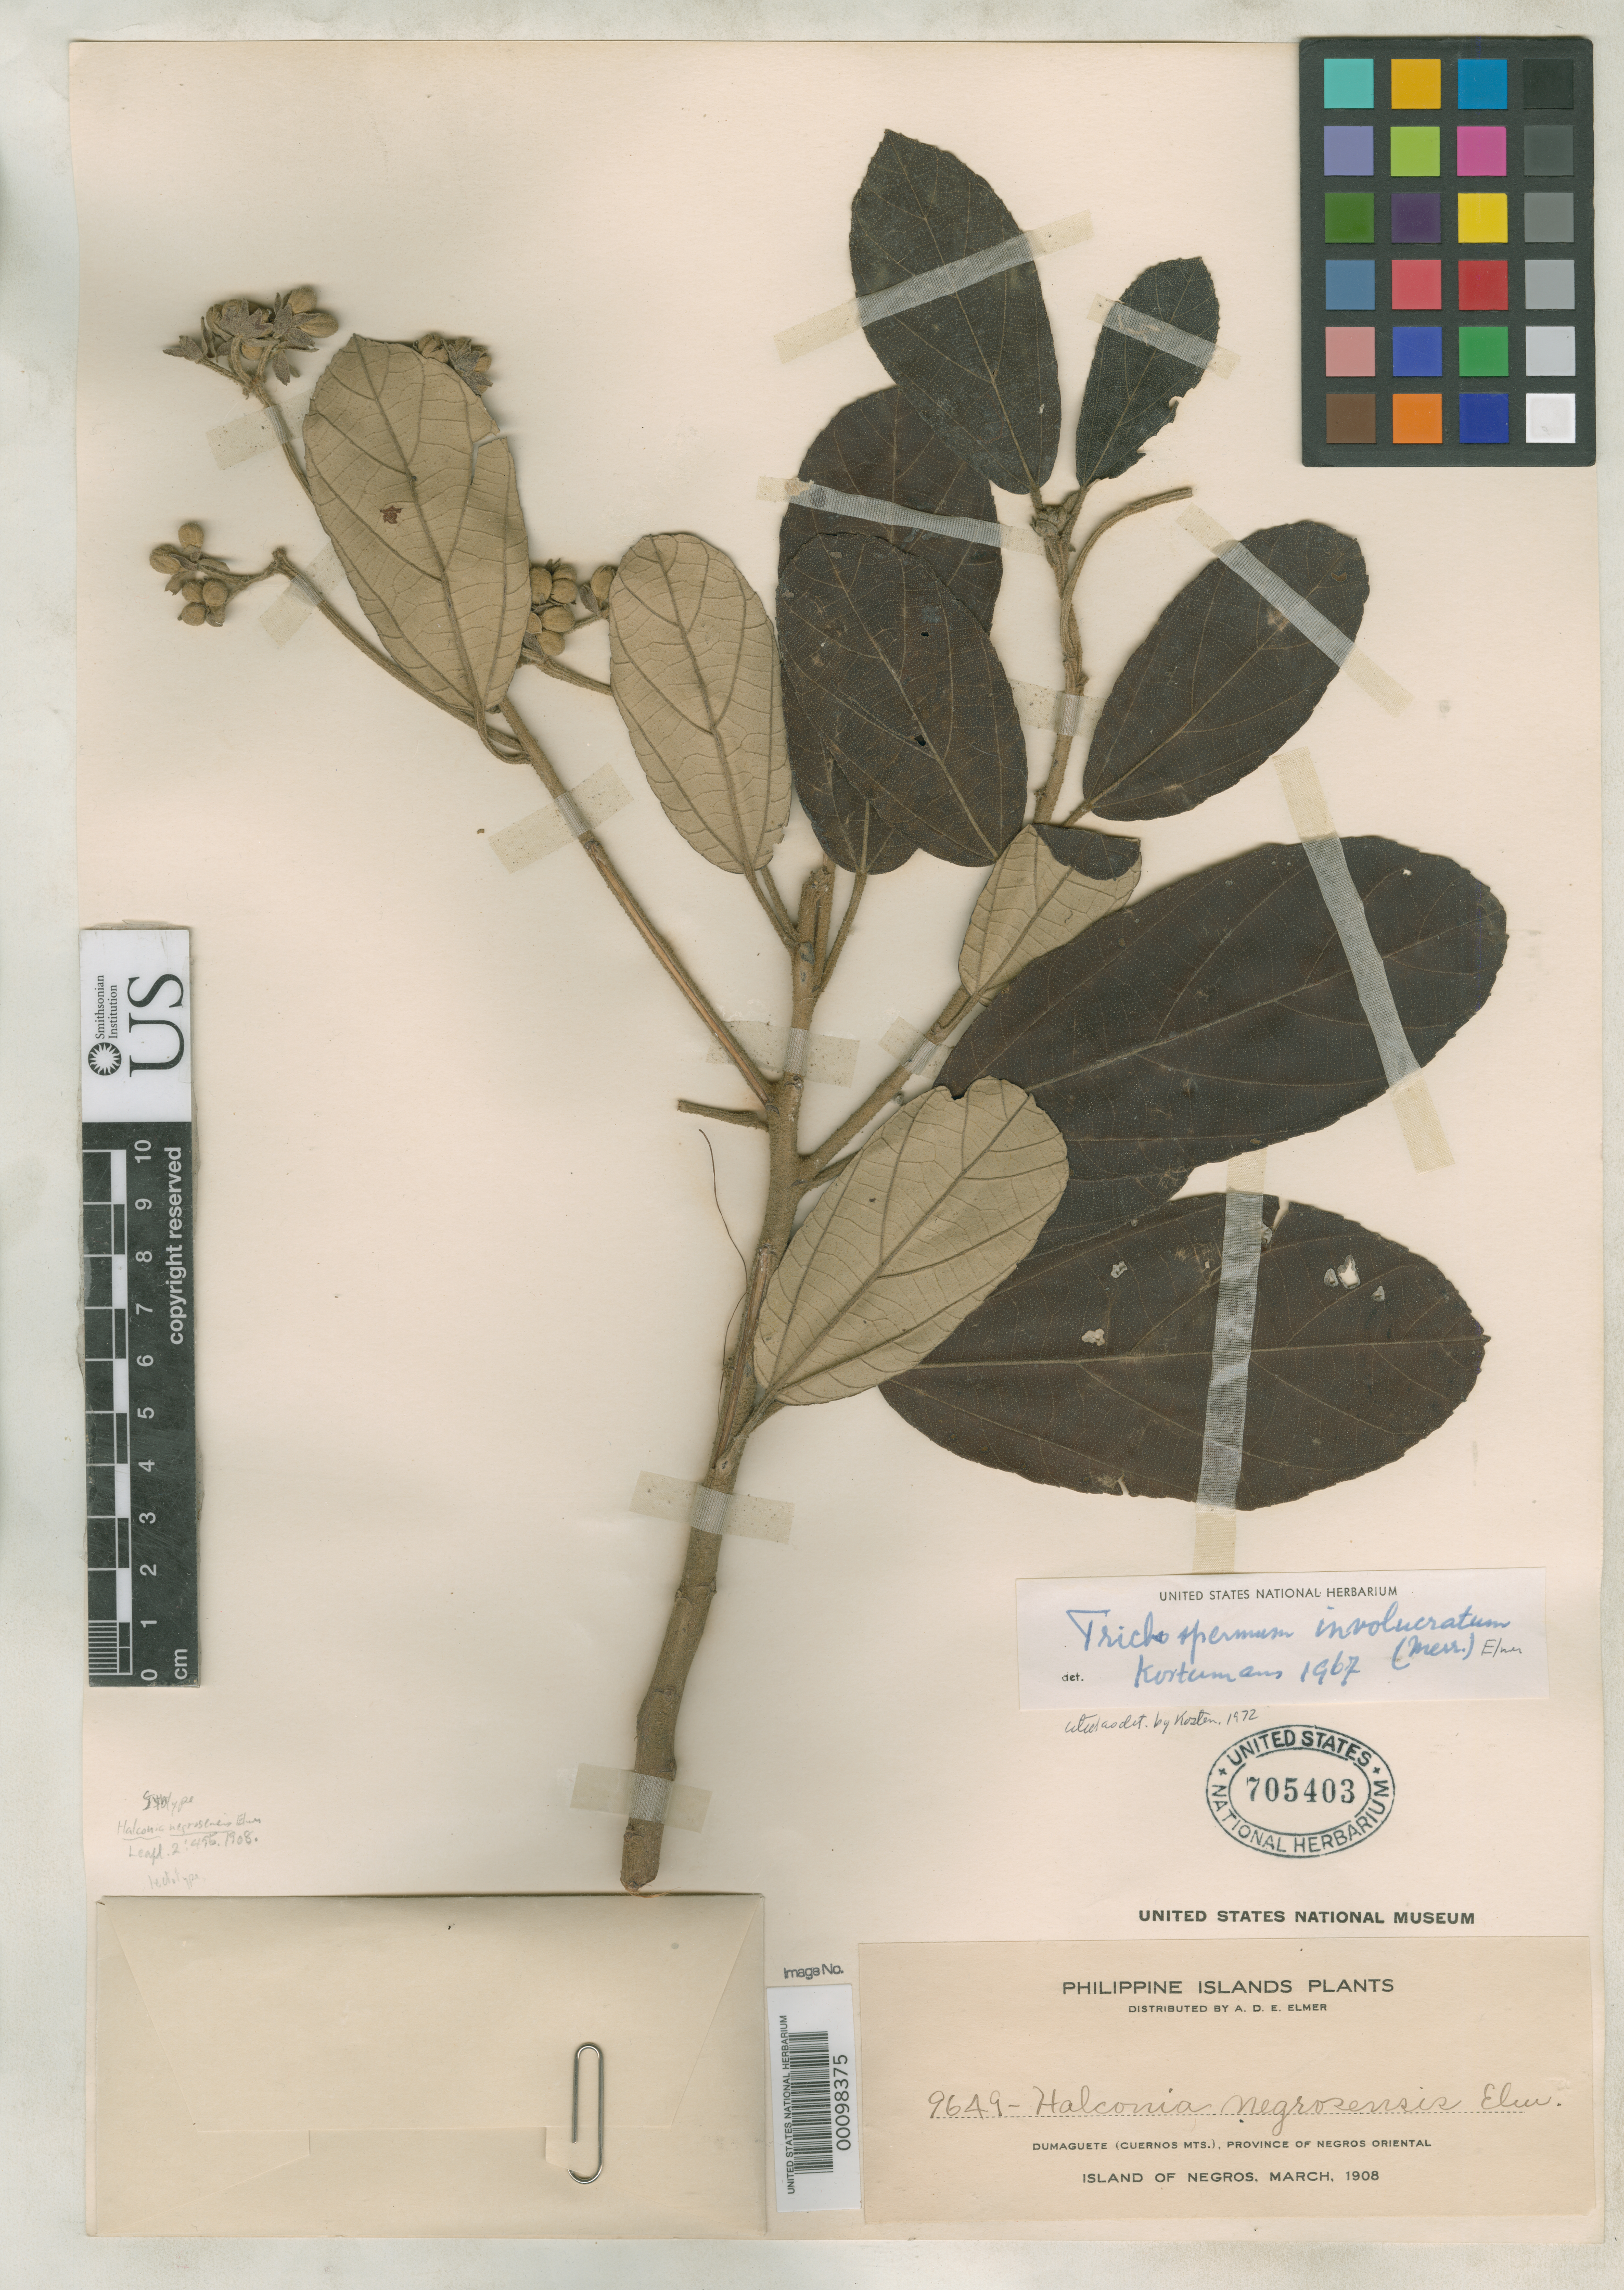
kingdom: Plantae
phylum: Tracheophyta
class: Magnoliopsida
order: Malvales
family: Malvaceae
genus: Halconia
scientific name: Halconia negrosensis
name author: Elmer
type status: Isosyntype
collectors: A. D. E. Elmer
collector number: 9649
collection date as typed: Mar 1908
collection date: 1908-03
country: Philippines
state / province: Central Visayas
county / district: Negros Oriental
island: Negros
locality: Damaguete, Cuernos Mts.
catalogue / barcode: US 705403